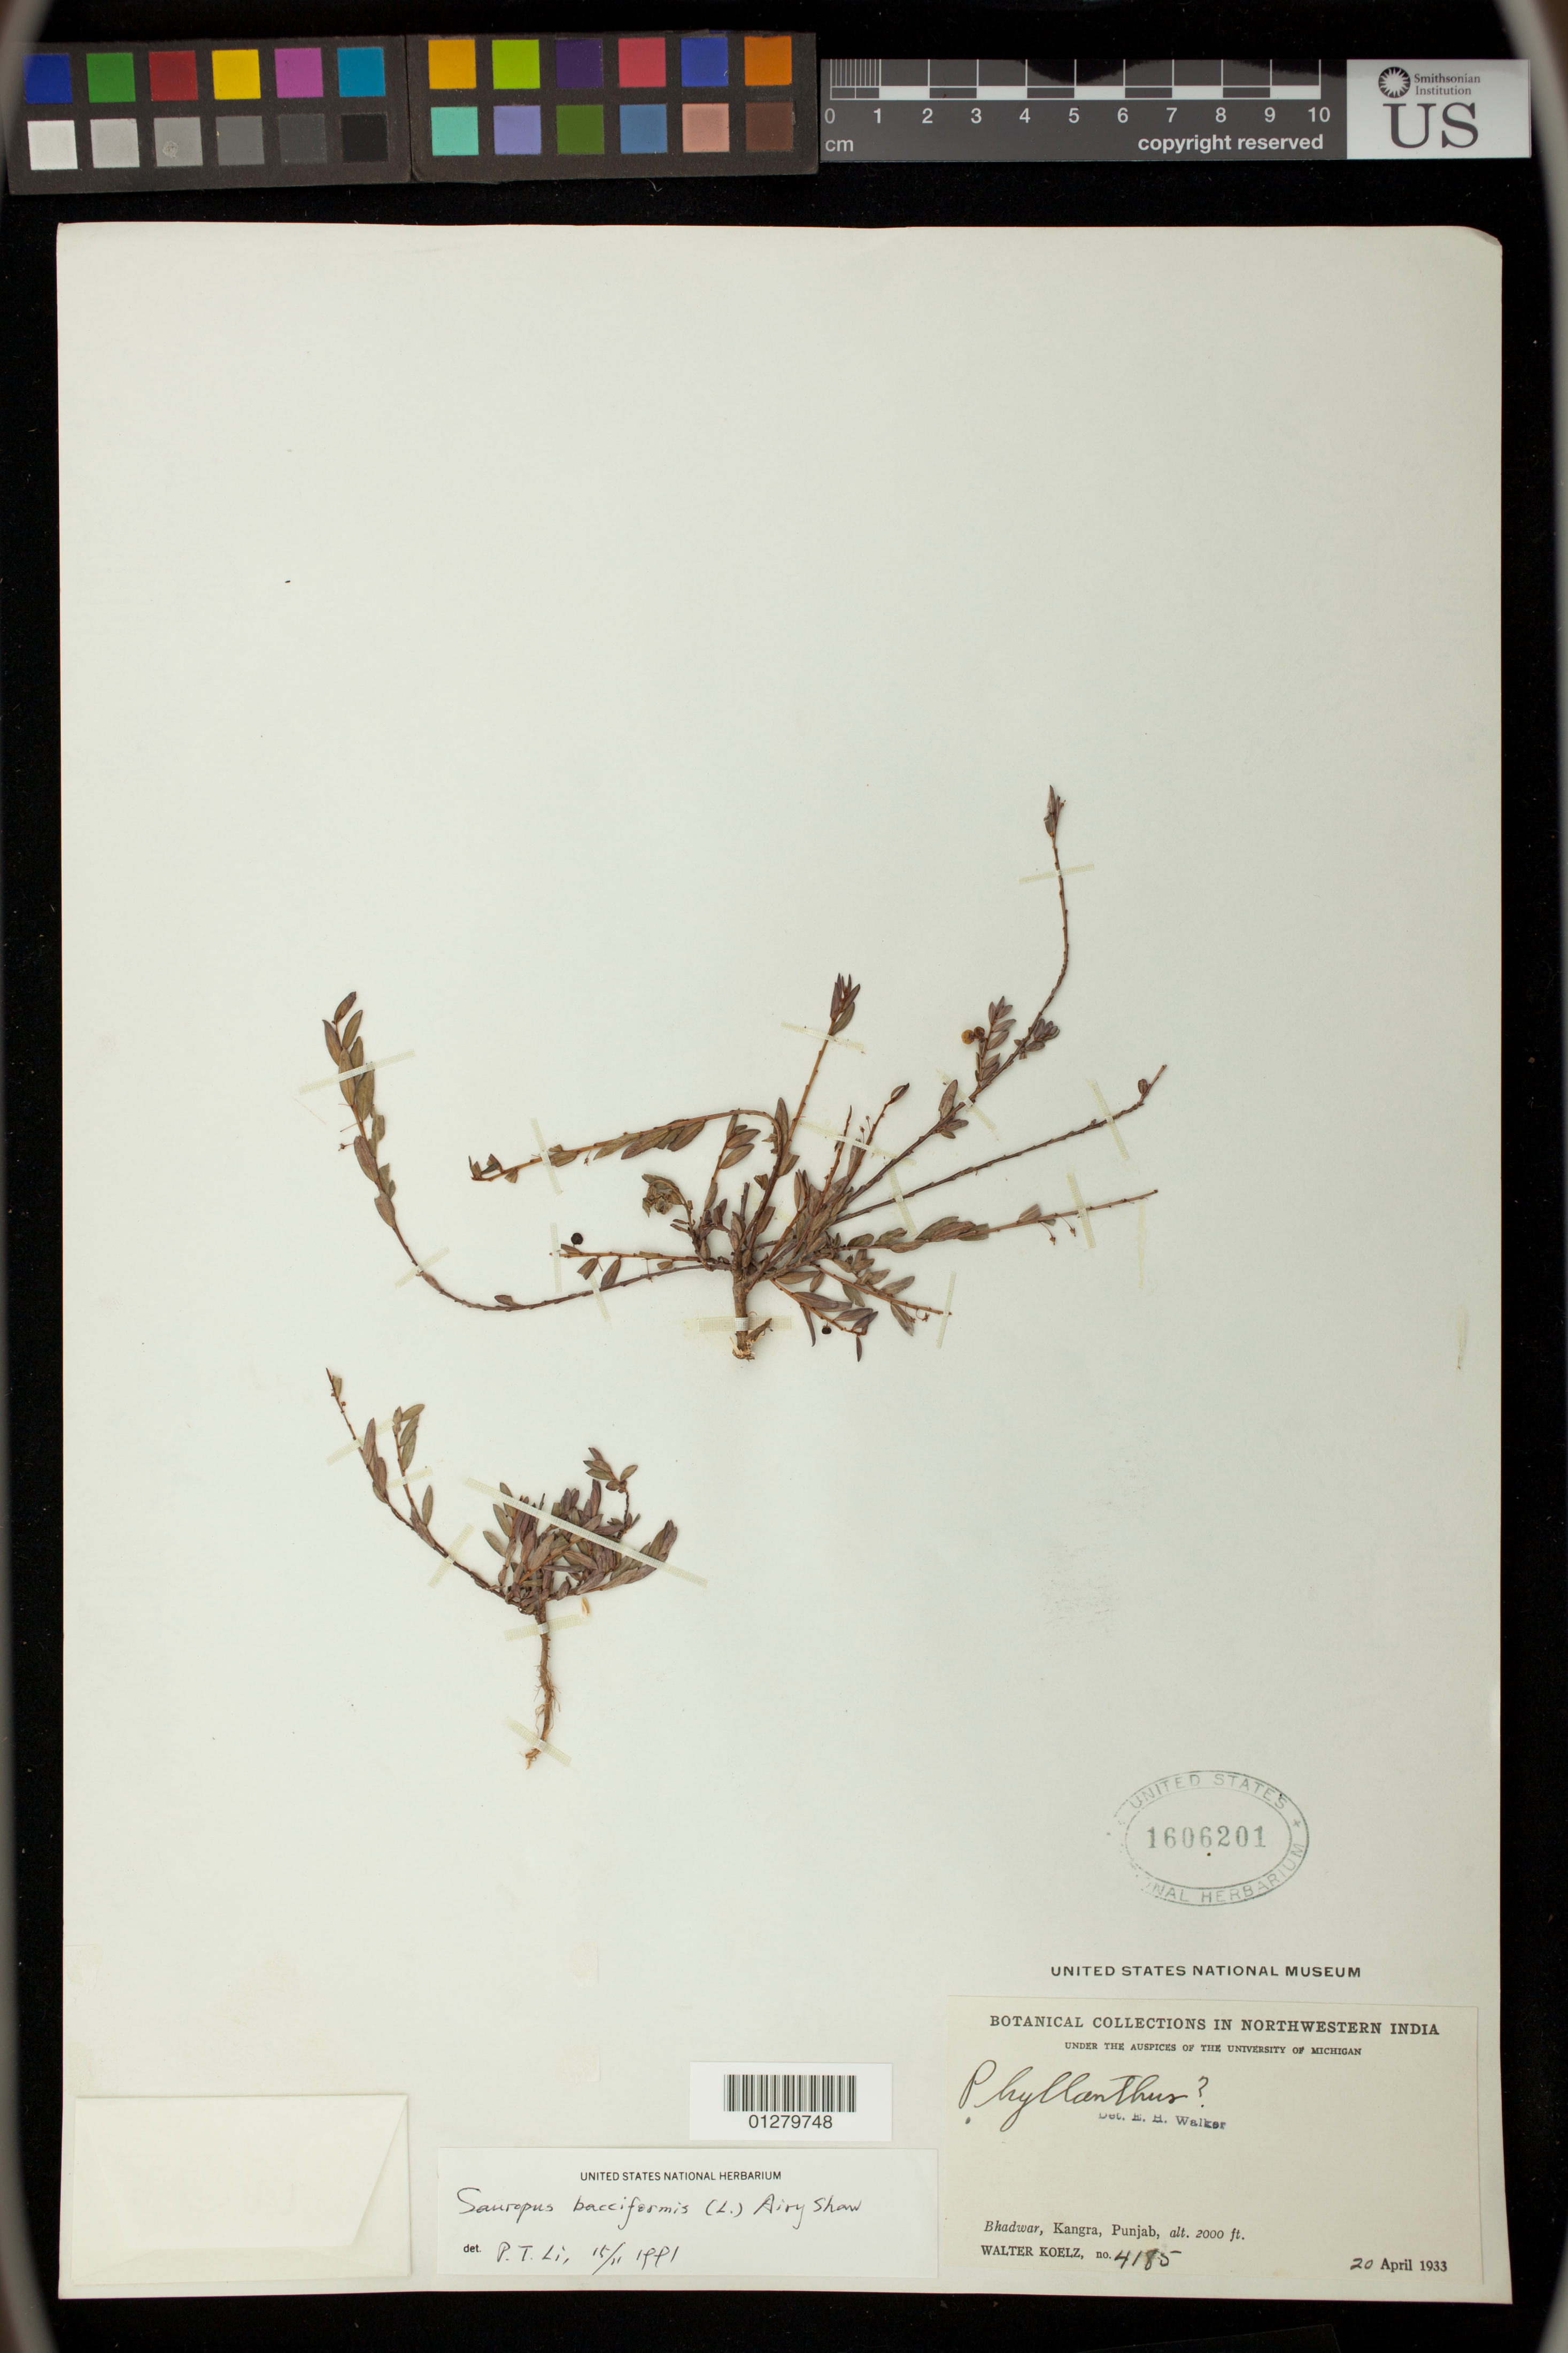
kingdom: Plantae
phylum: Tracheophyta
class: Magnoliopsida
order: Malpighiales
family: Phyllanthaceae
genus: Sauropus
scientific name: Sauropus bacciformis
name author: (L.) Airy Shaw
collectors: W. N. Koelz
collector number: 4185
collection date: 1933-04-20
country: India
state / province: Himachal Pradesh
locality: Bhadwar, Kangra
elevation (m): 610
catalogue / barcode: US 1606201